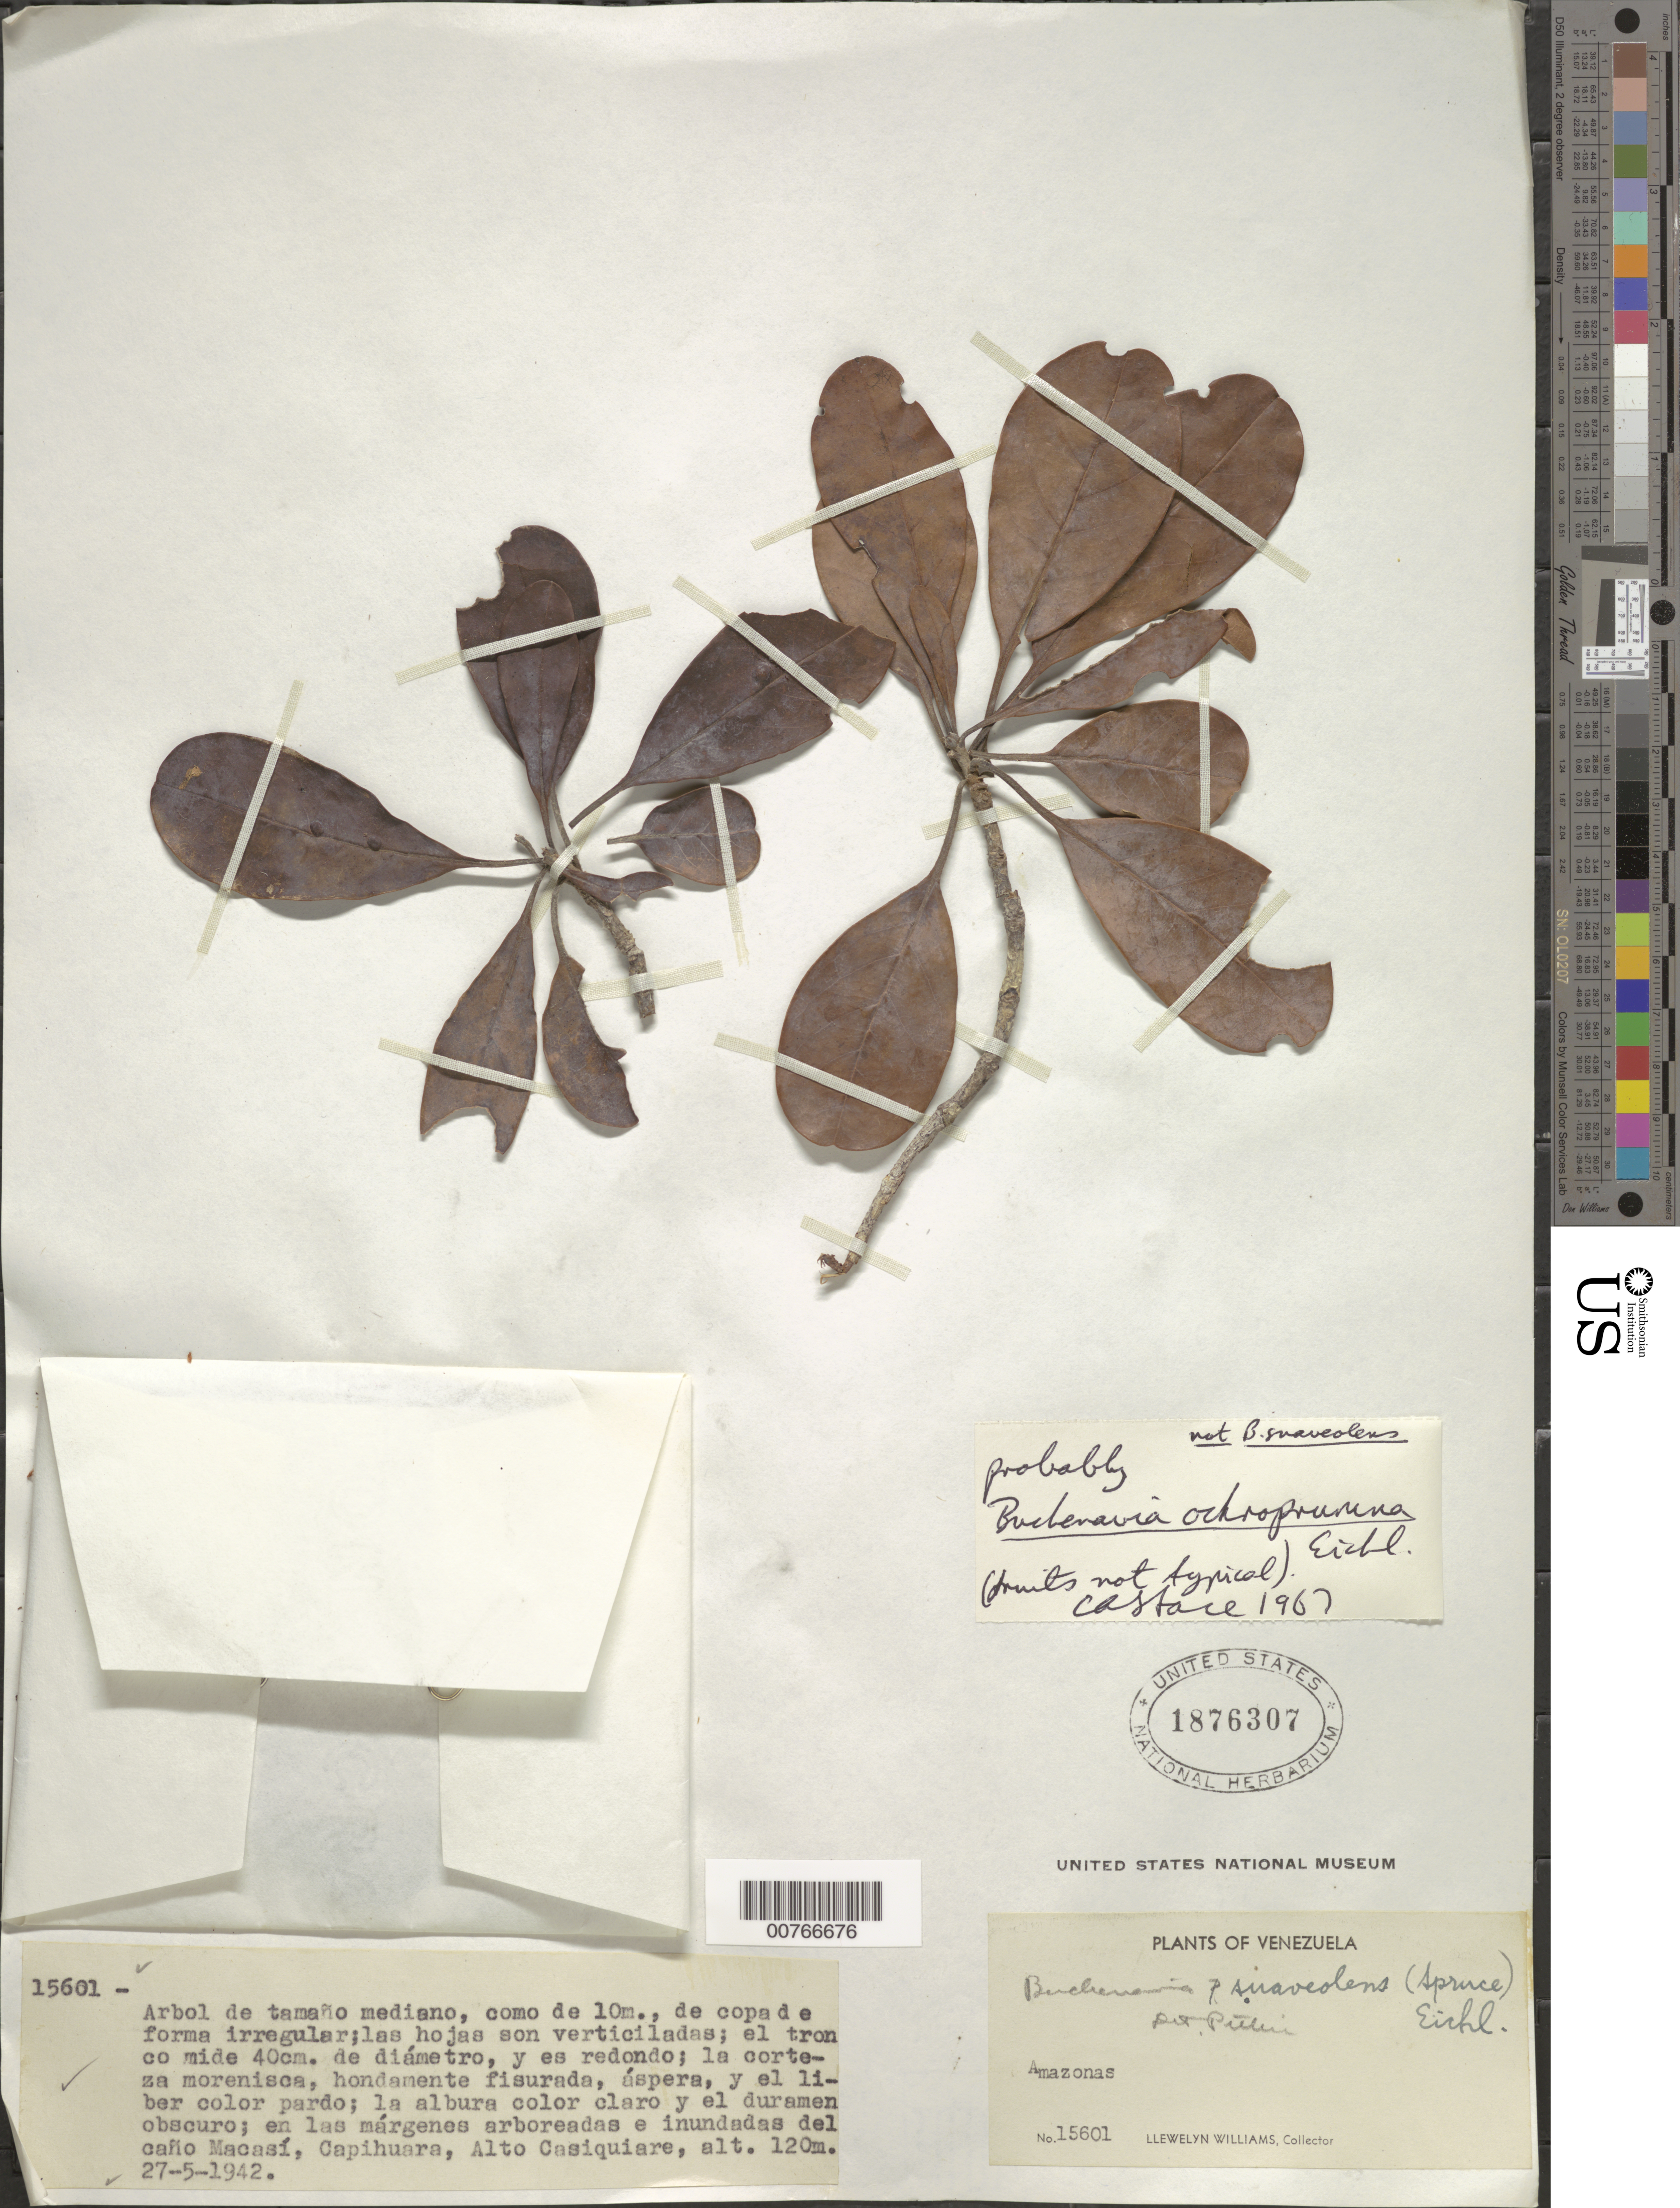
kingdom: Plantae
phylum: Tracheophyta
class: Magnoliopsida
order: Myrtales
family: Combretaceae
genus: Terminalia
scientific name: Terminalia ochroprumna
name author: (Eichler) Gere & Boatwr.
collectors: Ll. Williams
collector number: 15601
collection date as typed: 27-May-42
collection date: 1942-05-27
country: Venezuela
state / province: Amazonas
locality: Caño Macasí, Capihuara, Alto Casiquiare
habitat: Margenes arboreadas e inundadas del caño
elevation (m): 120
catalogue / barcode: US 1876307